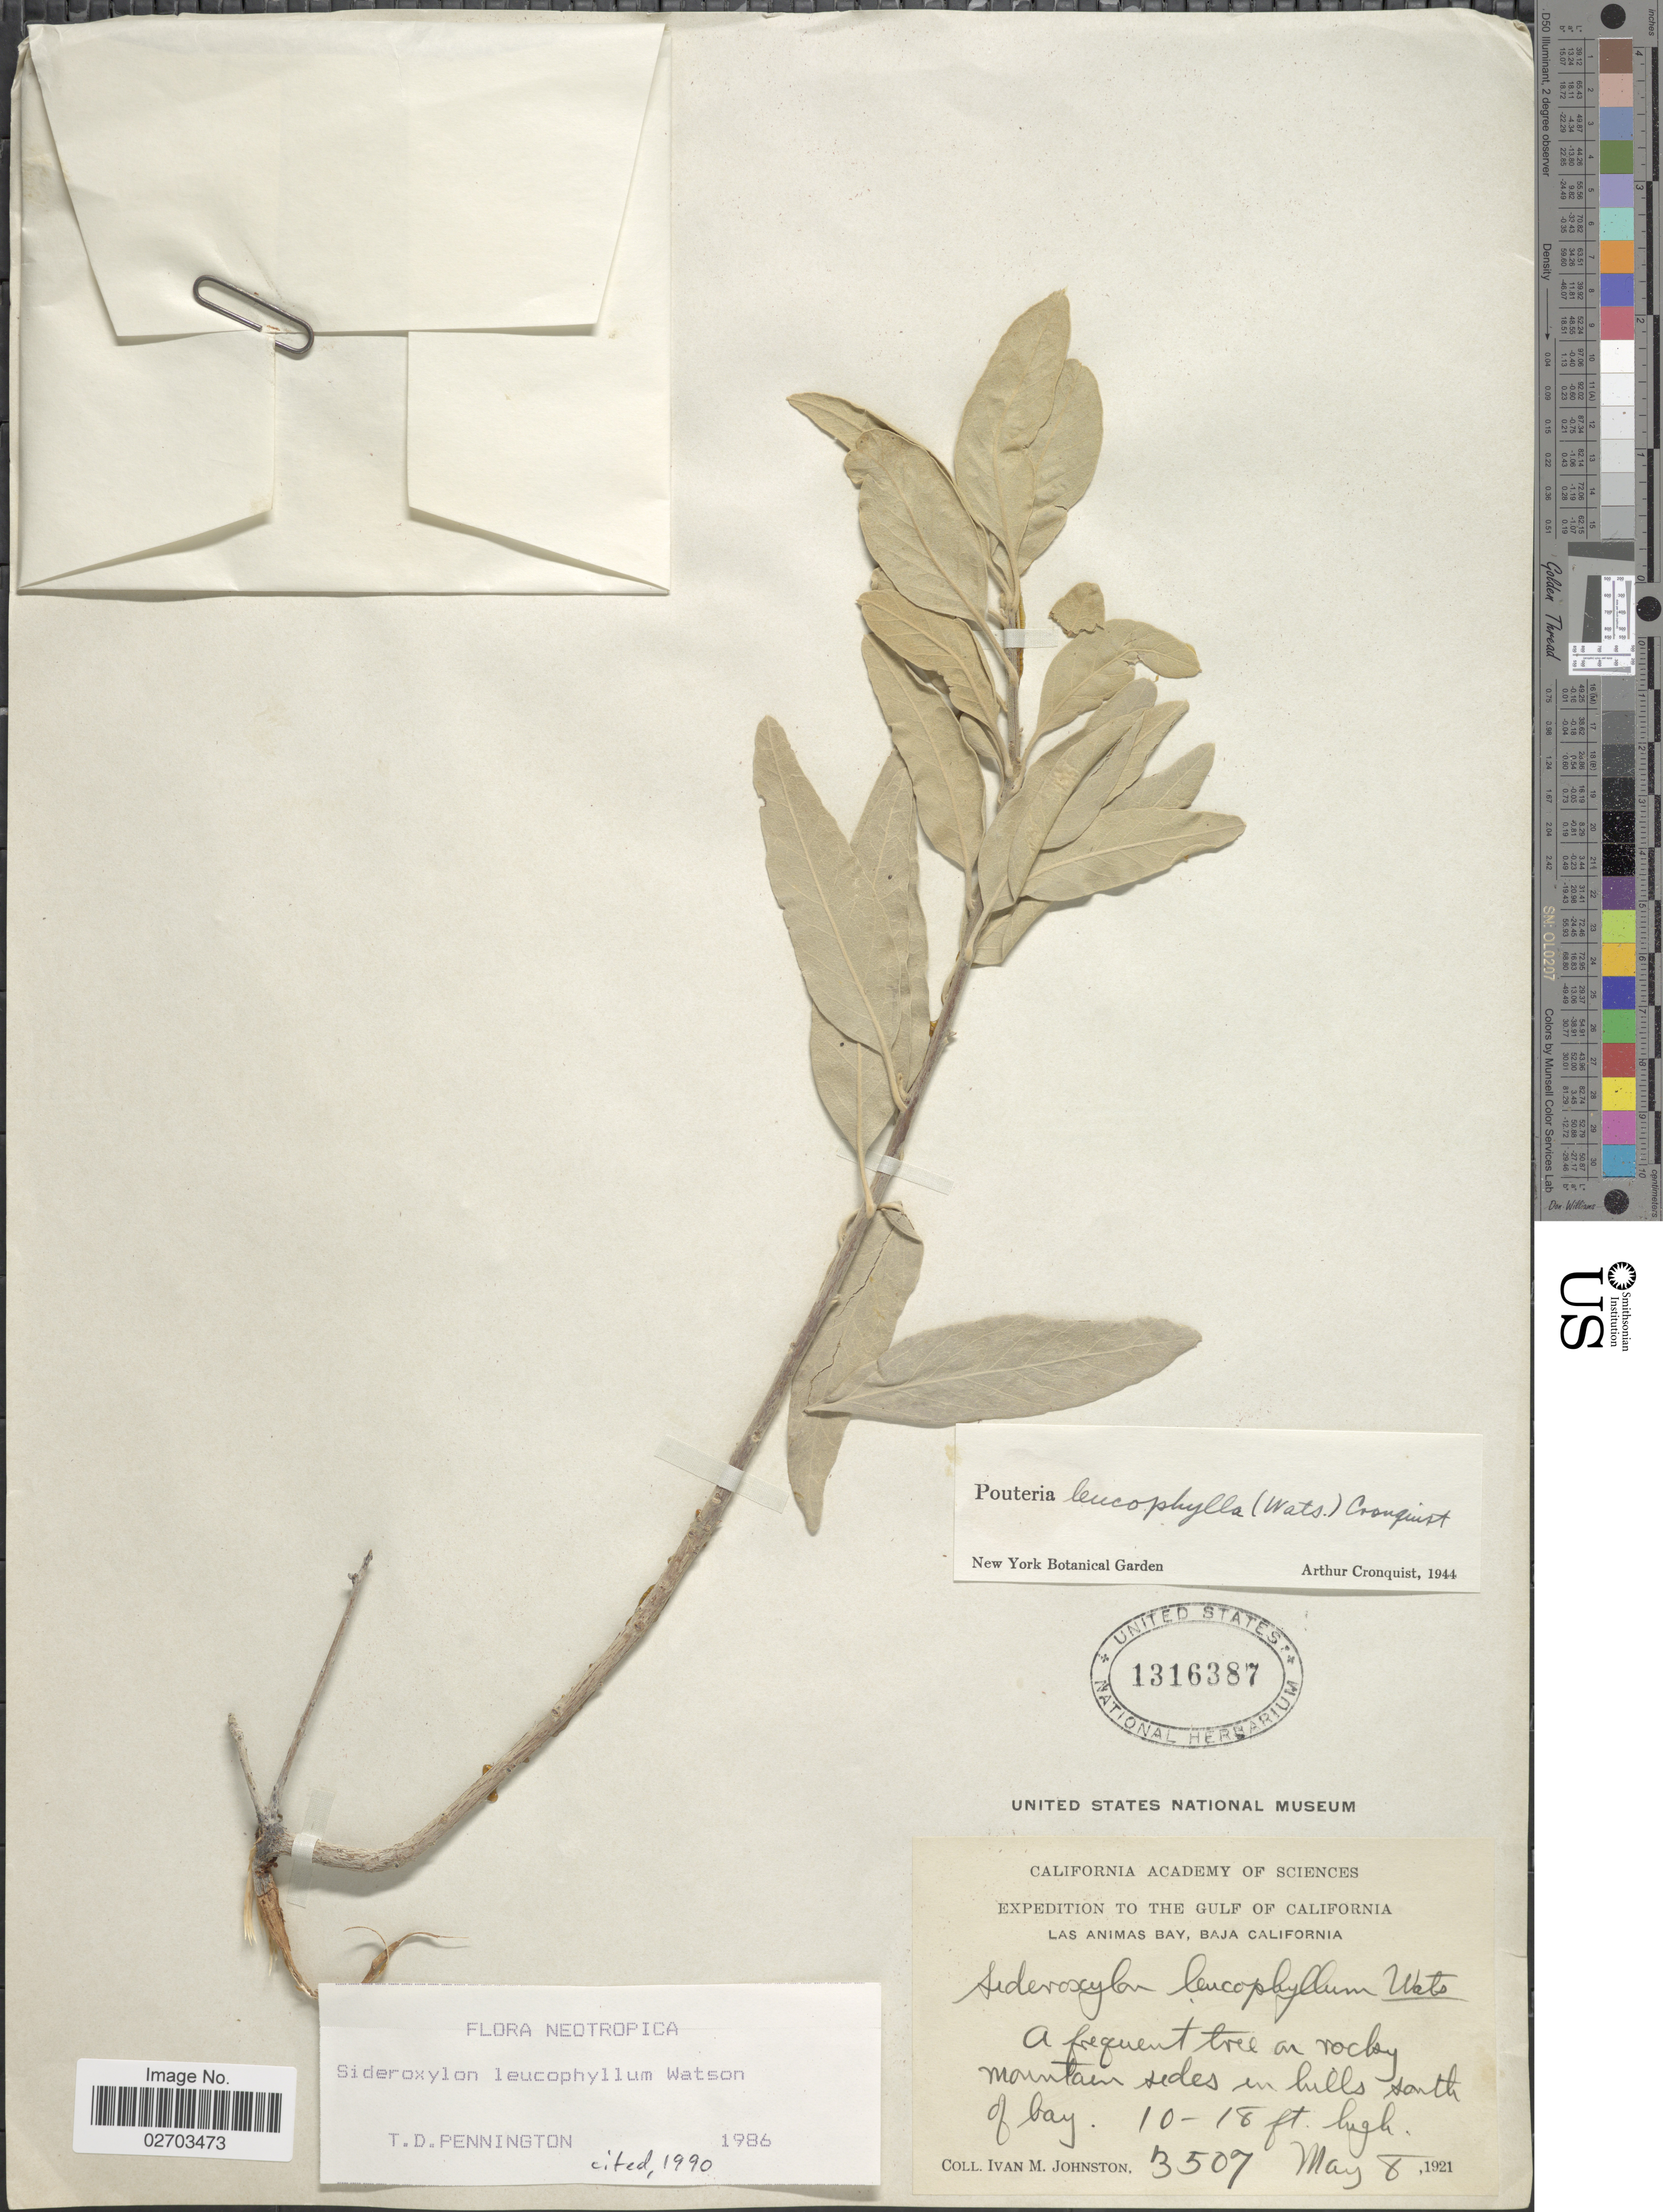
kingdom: Plantae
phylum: Tracheophyta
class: Magnoliopsida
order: Ericales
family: Sapotaceae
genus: Sideroxylon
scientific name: Sideroxylon leucophyllum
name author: S. Watson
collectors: I.M. Johnston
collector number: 3507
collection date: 1921-05-08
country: Mexico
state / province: Baja California Norte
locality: The Gulf Of California, Las Animas Bay, a frequent tree an rocky mountain sides in hills south of bay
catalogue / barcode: US 1316387